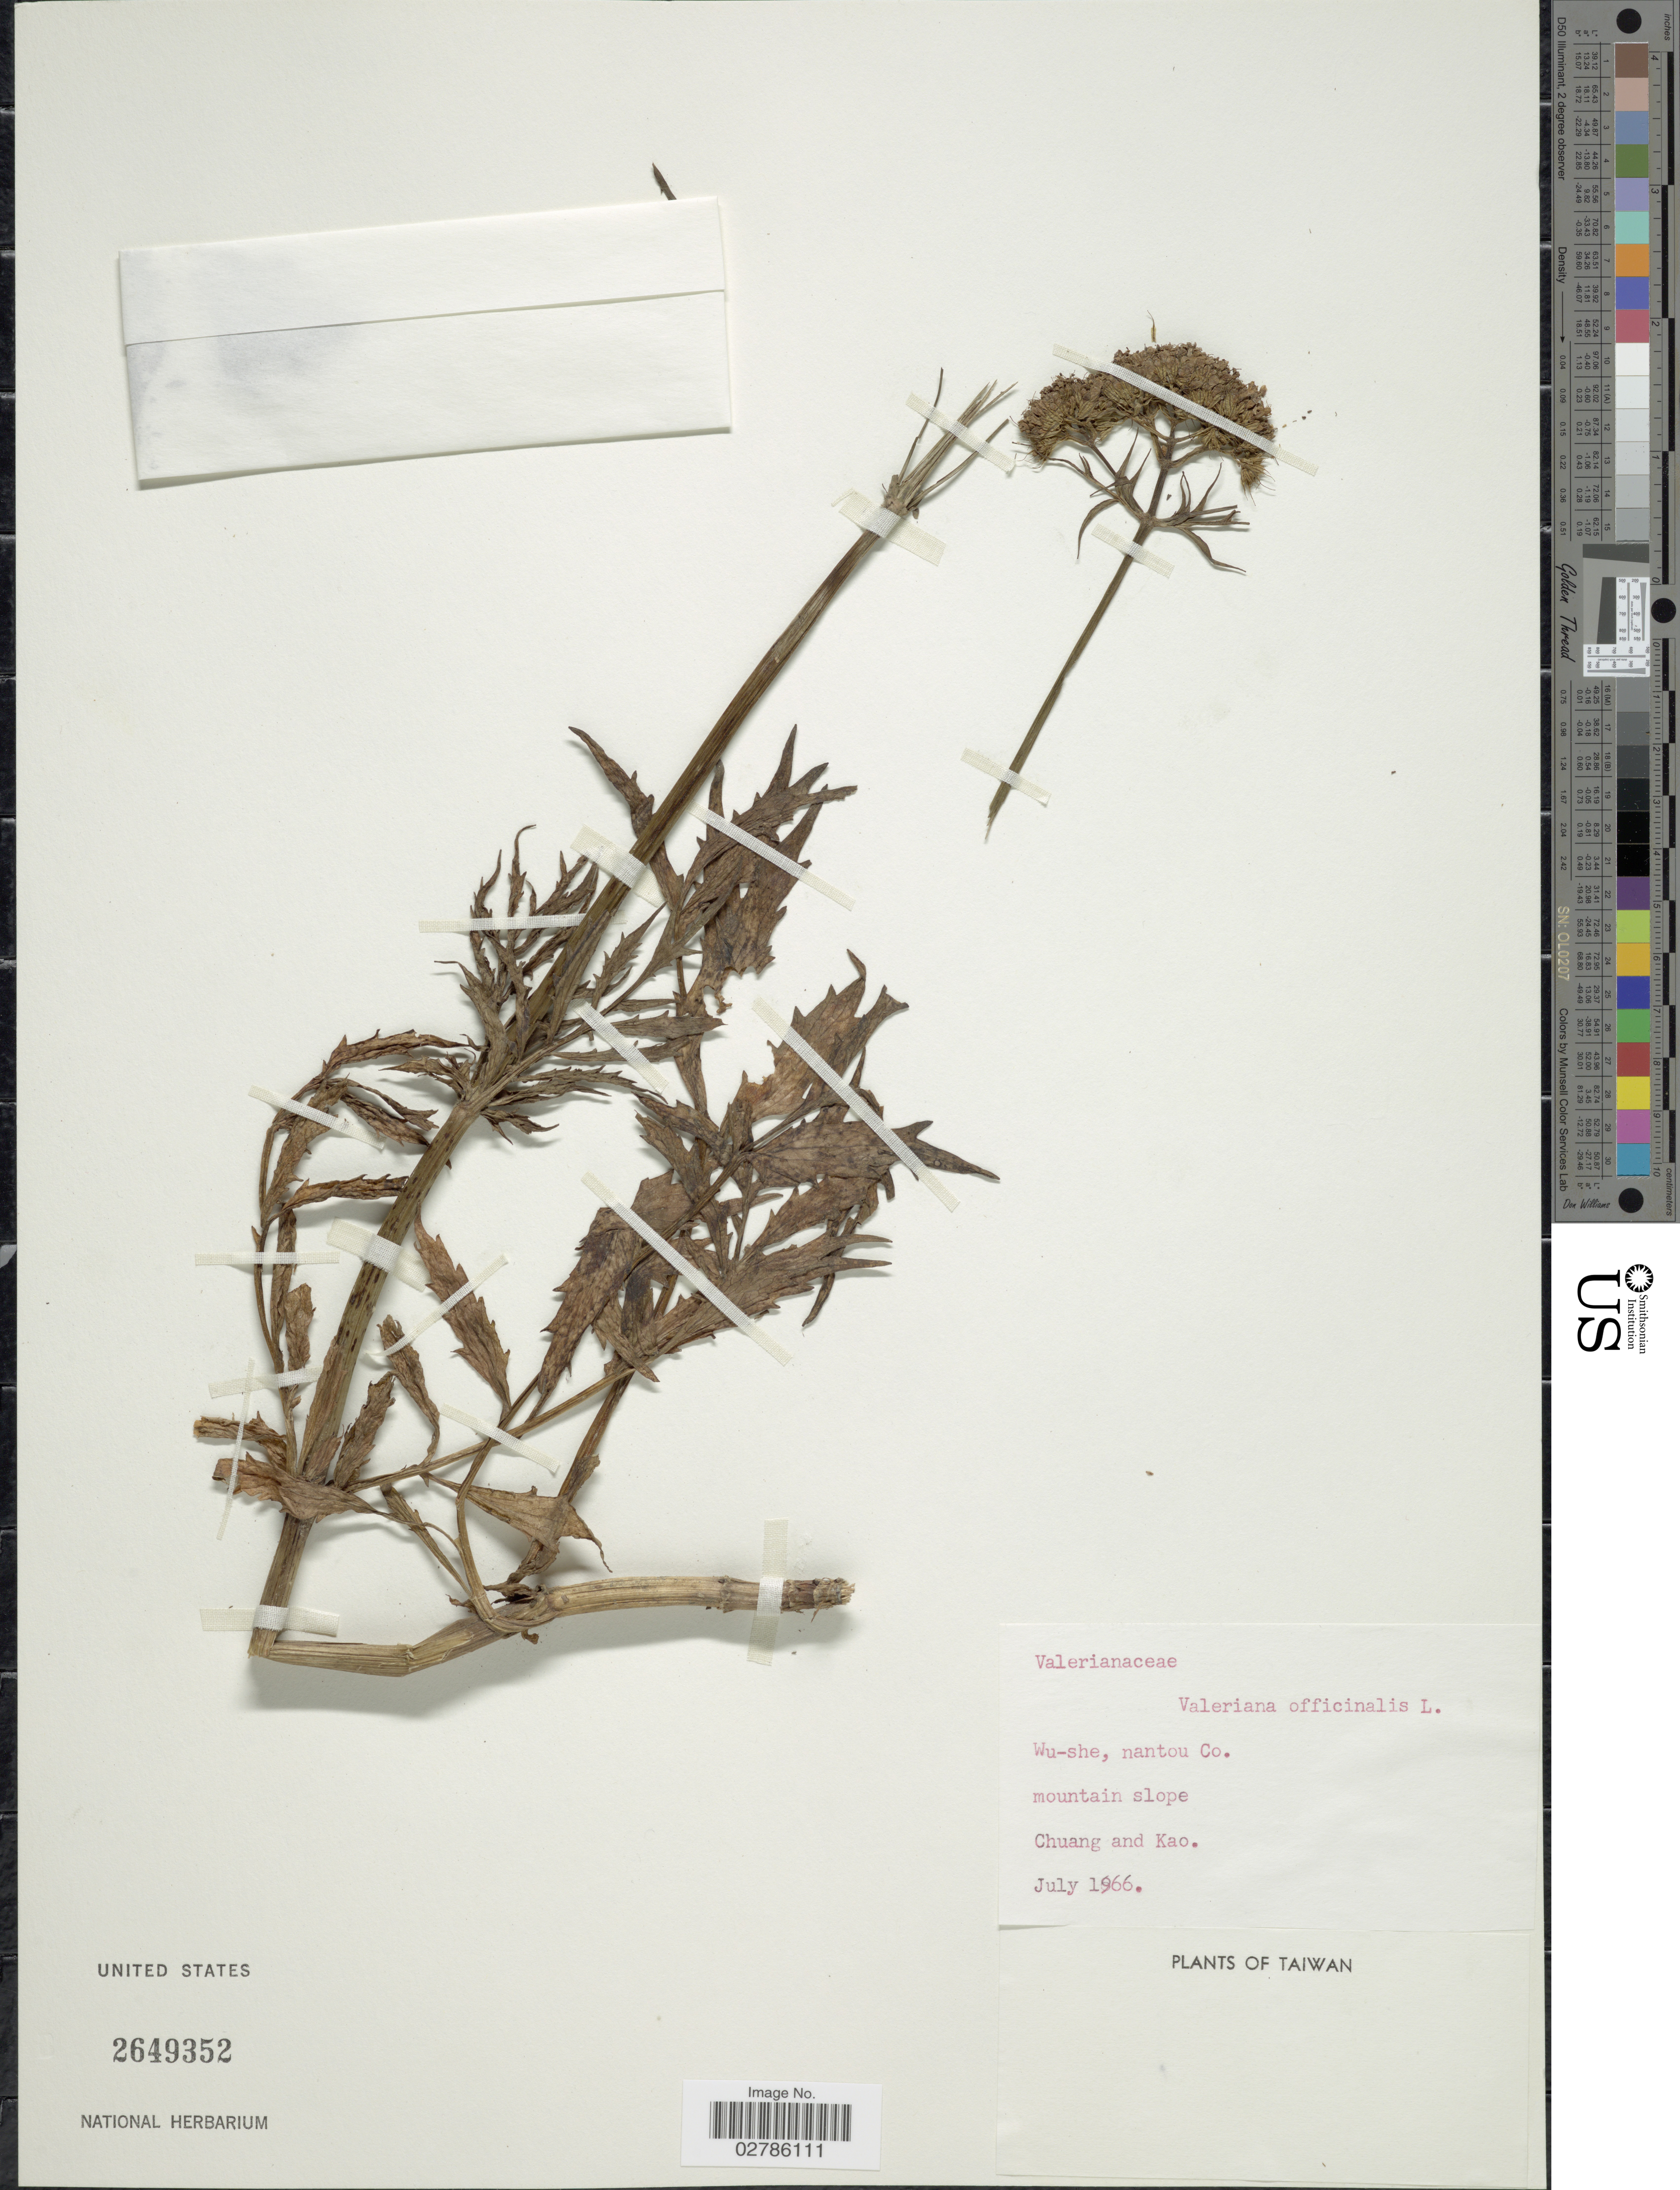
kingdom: Plantae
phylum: Tracheophyta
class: Magnoliopsida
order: Dipsacales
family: Caprifoliaceae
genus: Valeriana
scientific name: Valeriana officinalis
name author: L.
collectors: -. Chuang & -. Kao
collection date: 1966-07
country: Taiwan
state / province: Nantou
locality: Wu-she, Nantou Co.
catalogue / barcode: US 2649352